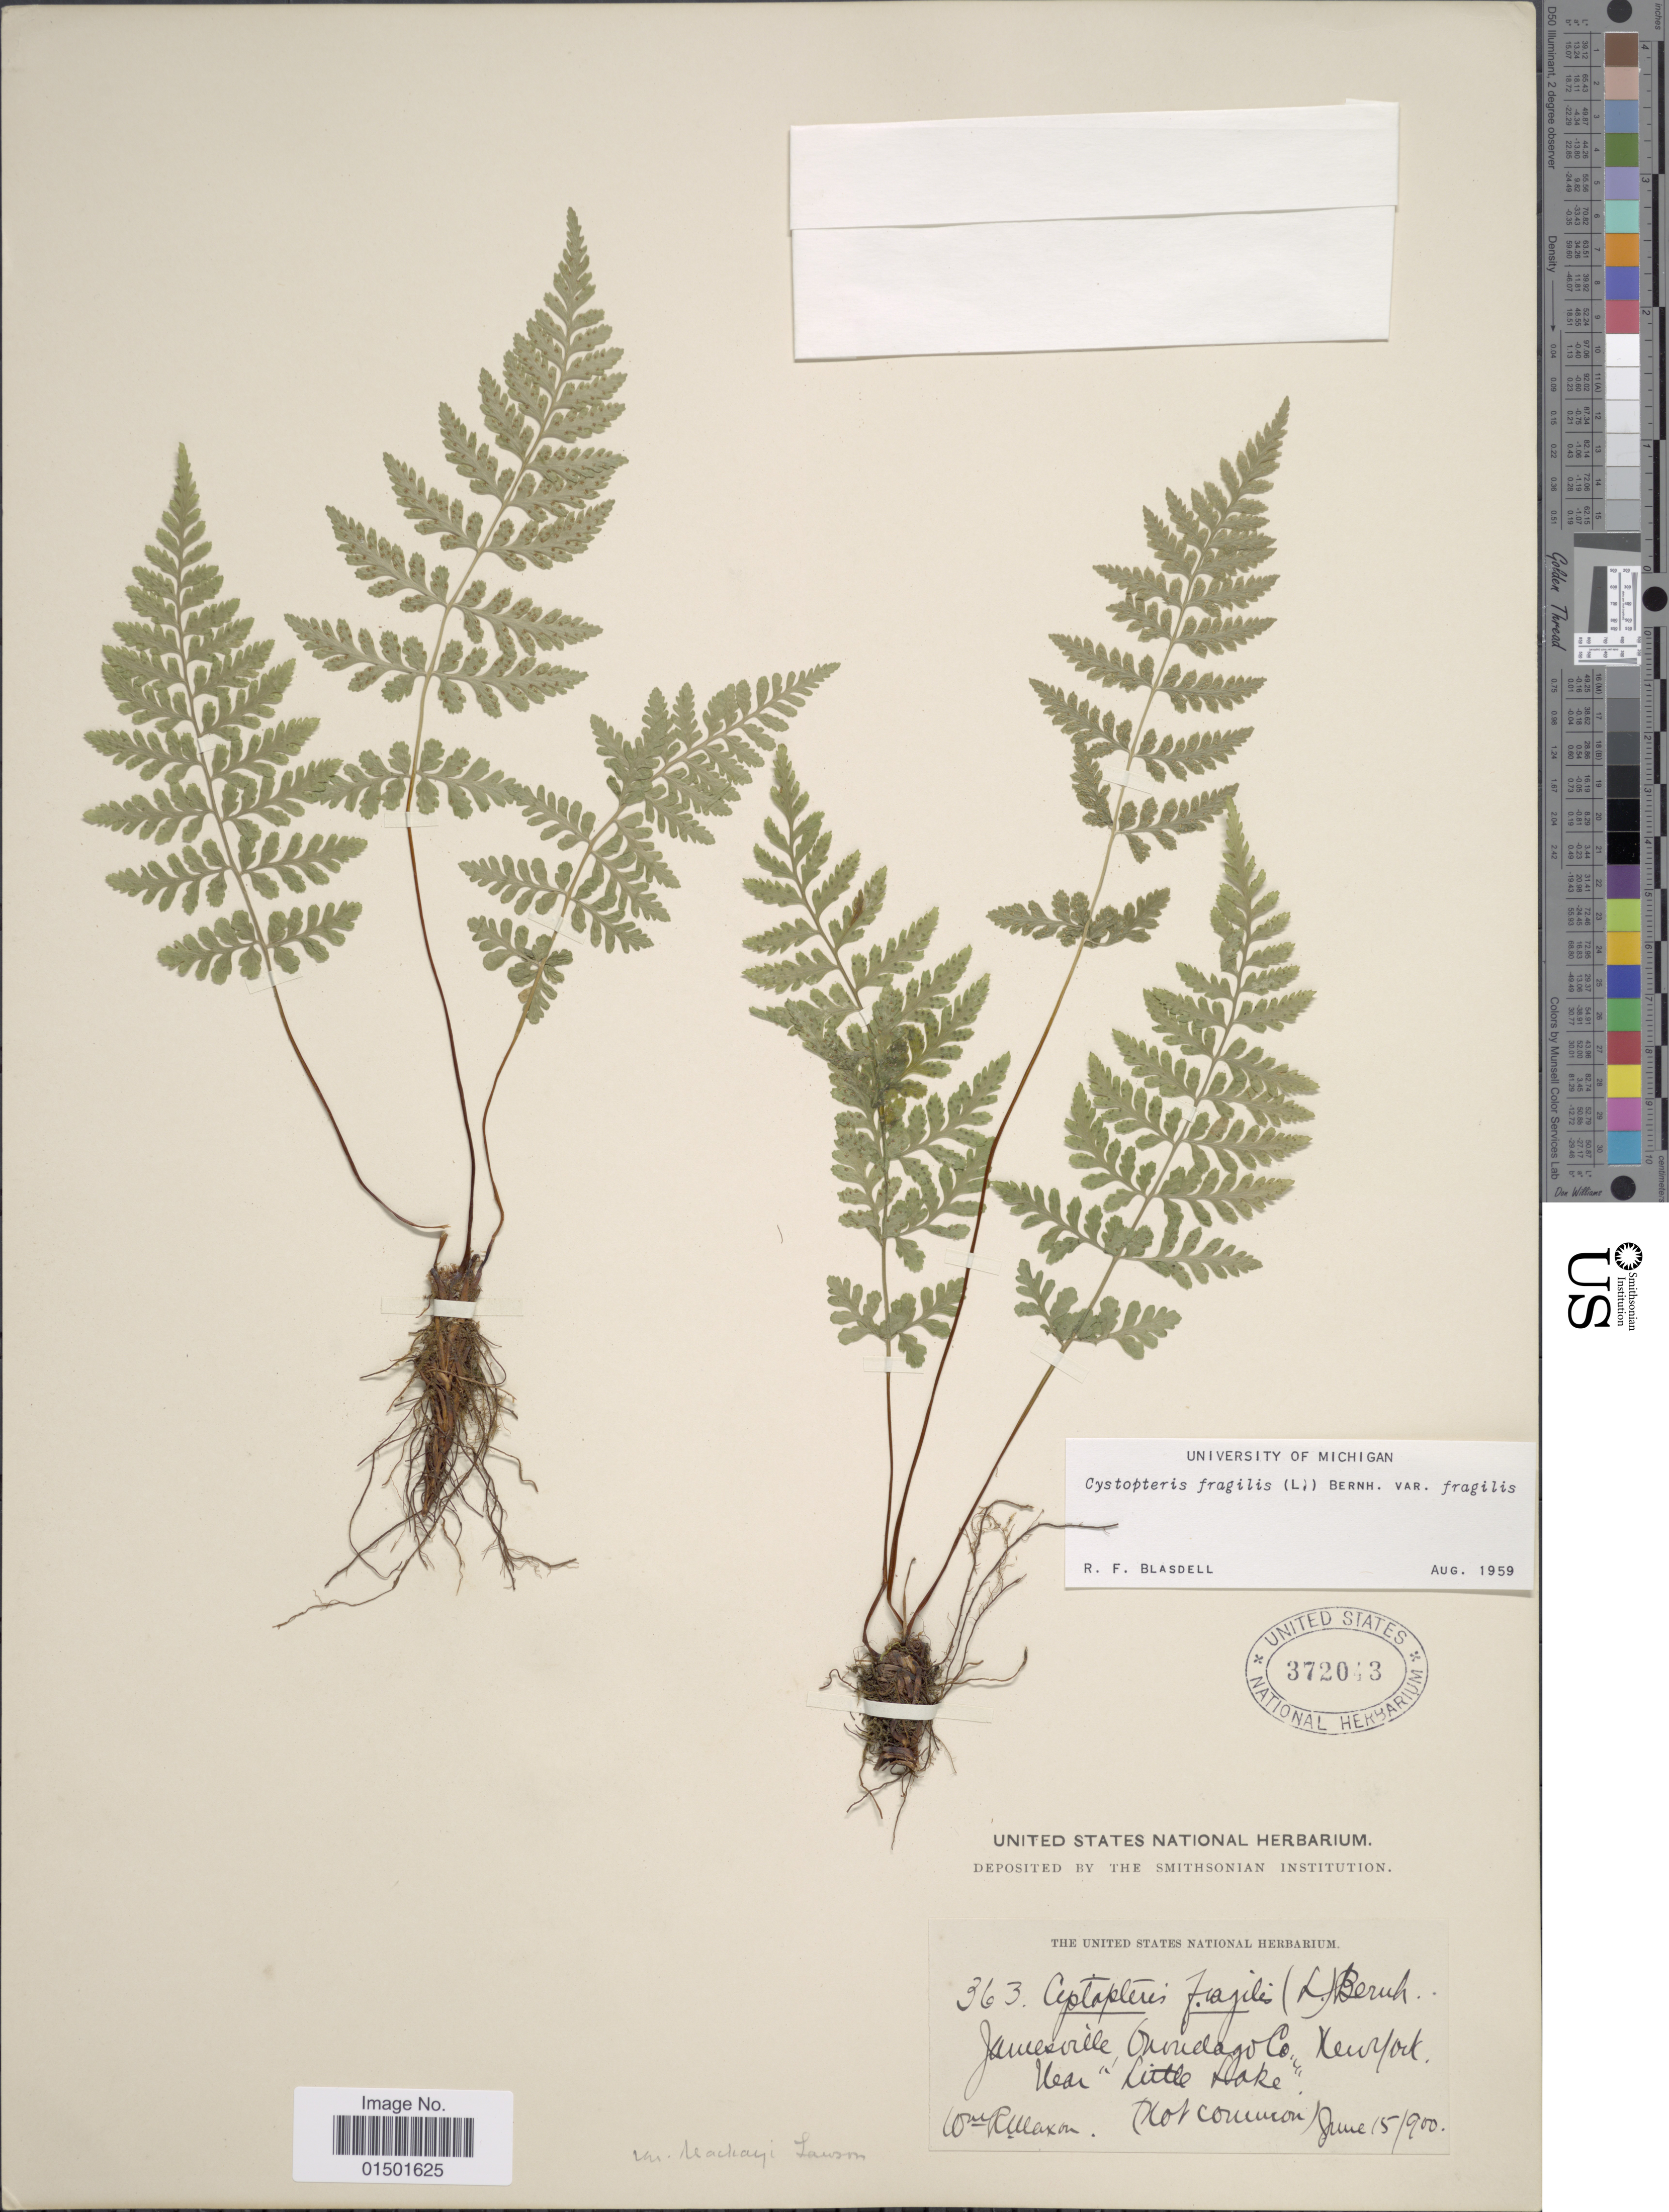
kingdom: Plantae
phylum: Tracheophyta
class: Polypodiopsida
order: Polypodiales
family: Cystopteridaceae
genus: Cystopteris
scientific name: Cystopteris fragilis var. fragilis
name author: (L.) Bernh.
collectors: W. R. Maxon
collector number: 363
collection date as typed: Transcribed d/m/y: 15/6/900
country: United States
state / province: New York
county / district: Onondaga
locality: Jamesville. Near "Little Lake".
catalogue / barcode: US 372043